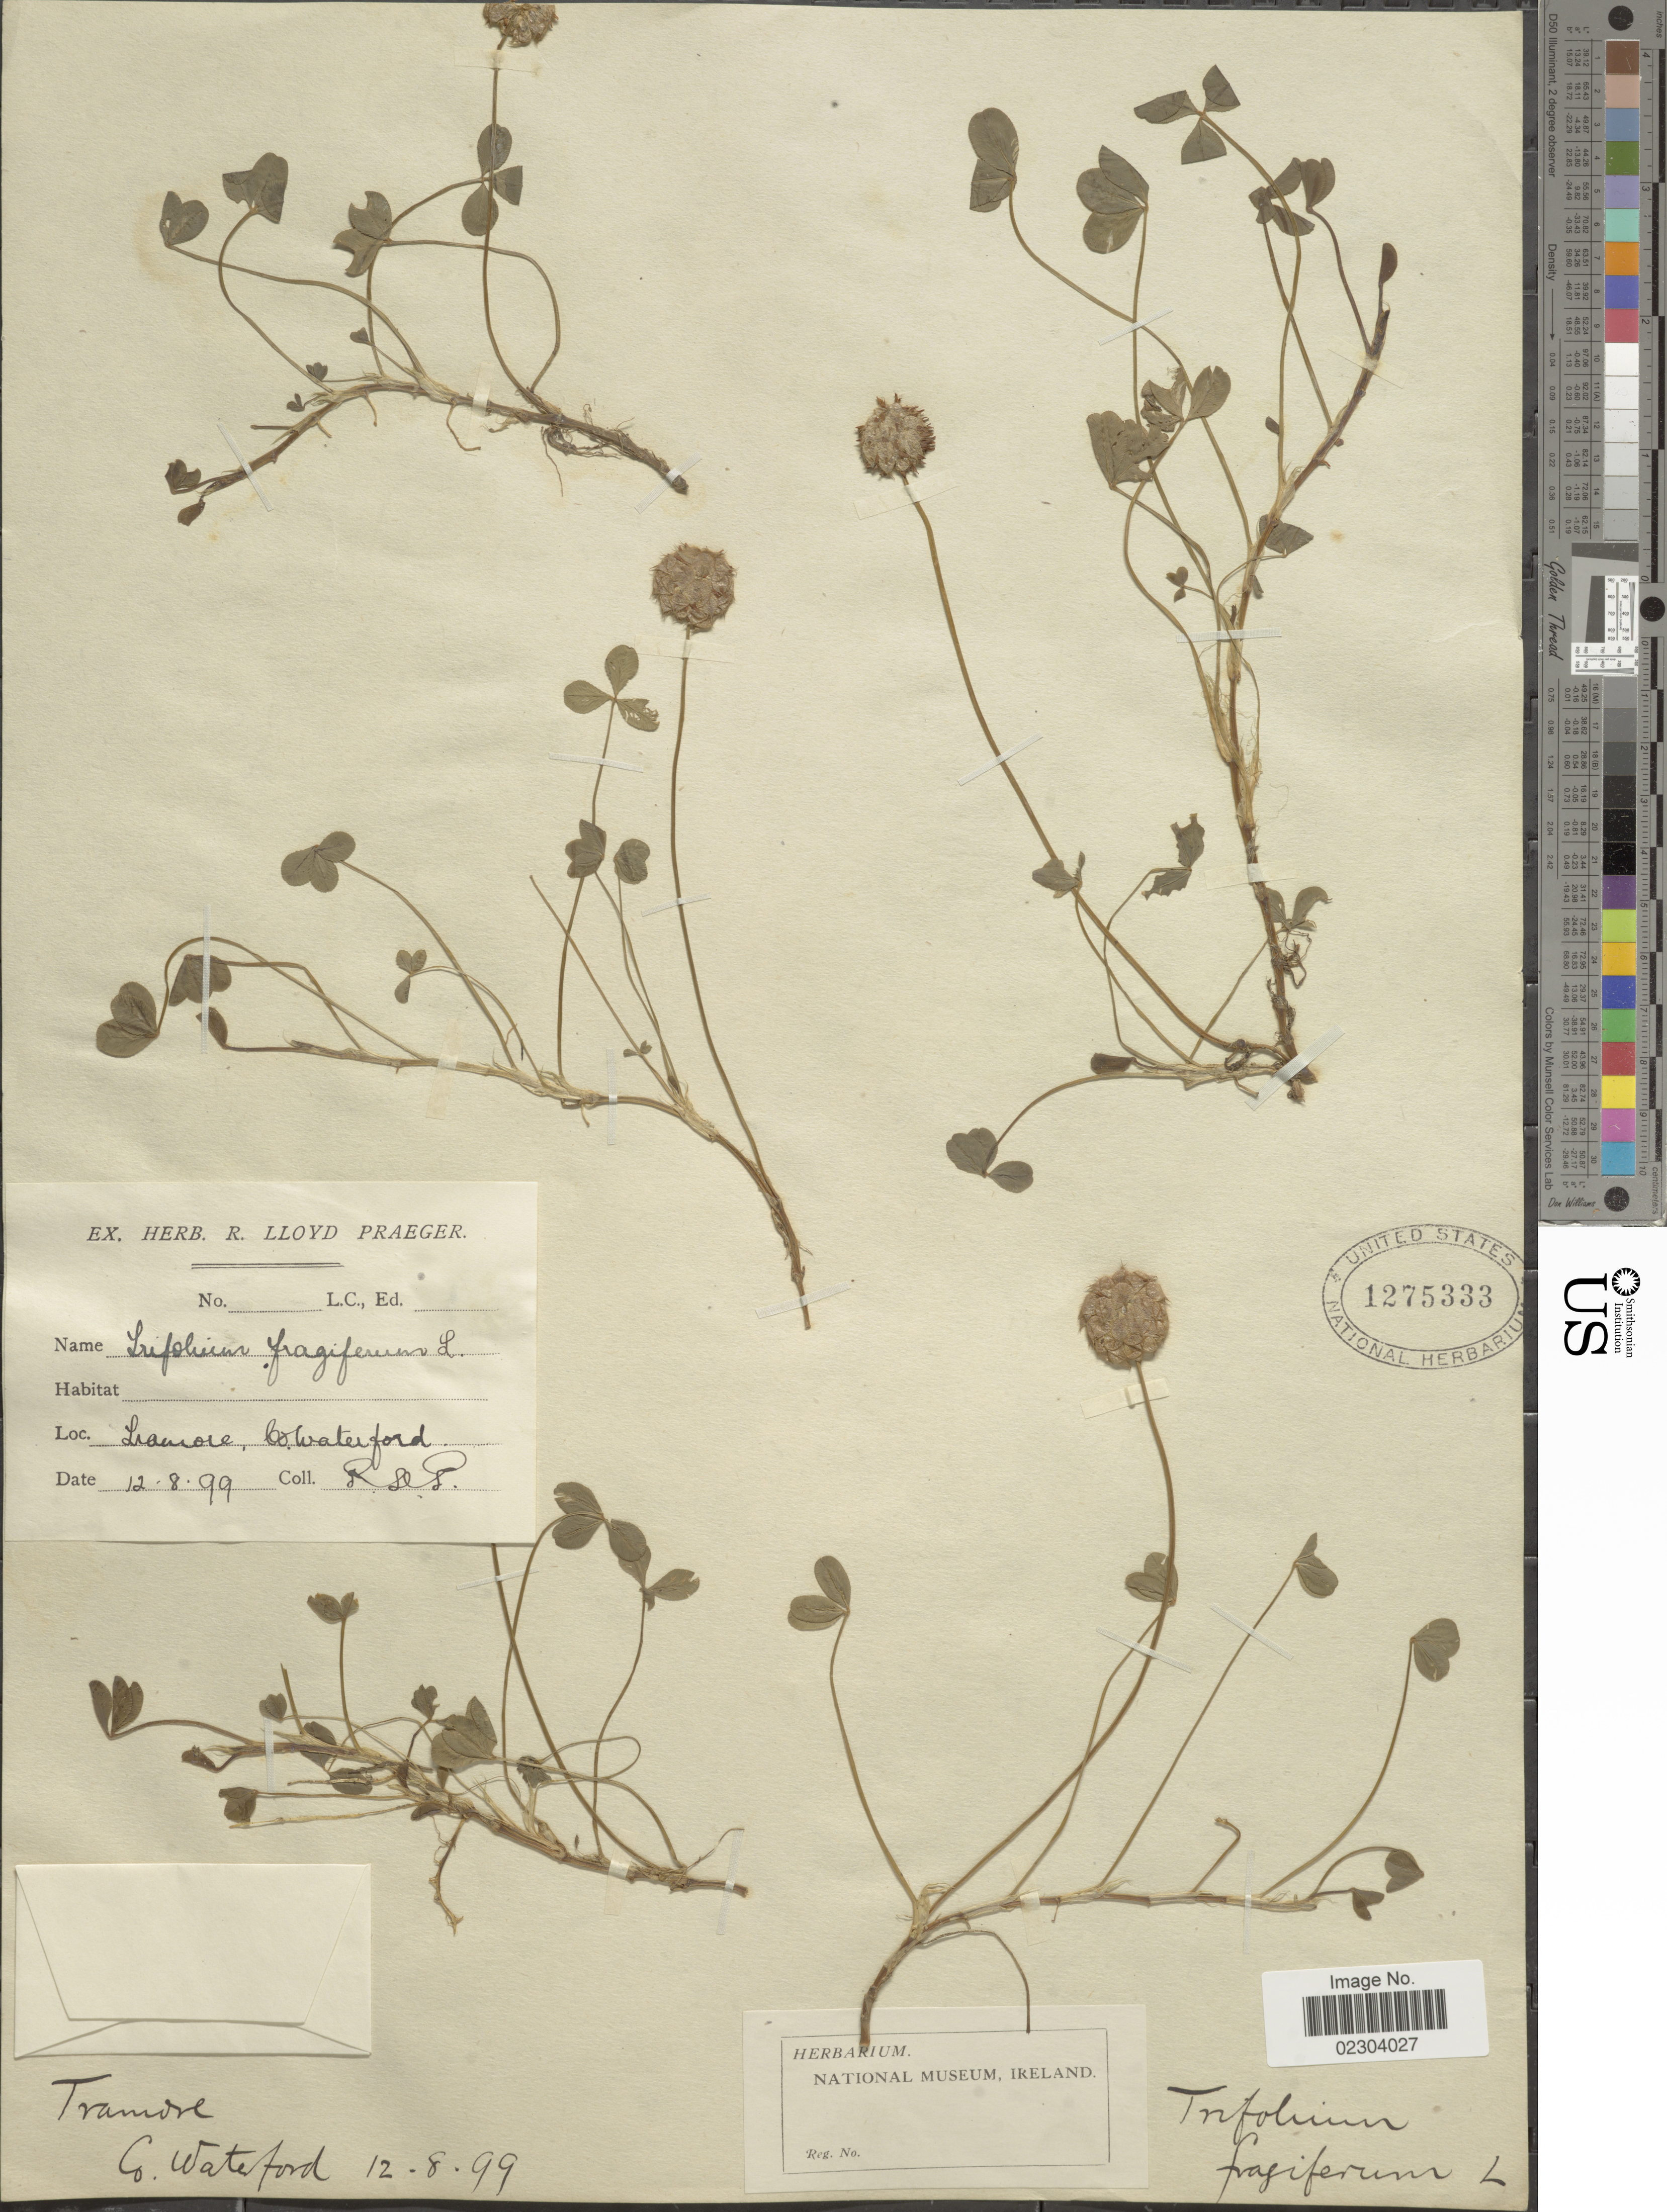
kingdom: Plantae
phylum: Tracheophyta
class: Magnoliopsida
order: Fabales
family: Fabaceae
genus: Trifolium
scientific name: Trifolium fragiferum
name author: L.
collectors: R. Praeger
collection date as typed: Transcribed d/m/y: 12/8/99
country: Ireland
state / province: Munster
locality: Lurore, Waterford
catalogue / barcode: US 1275333